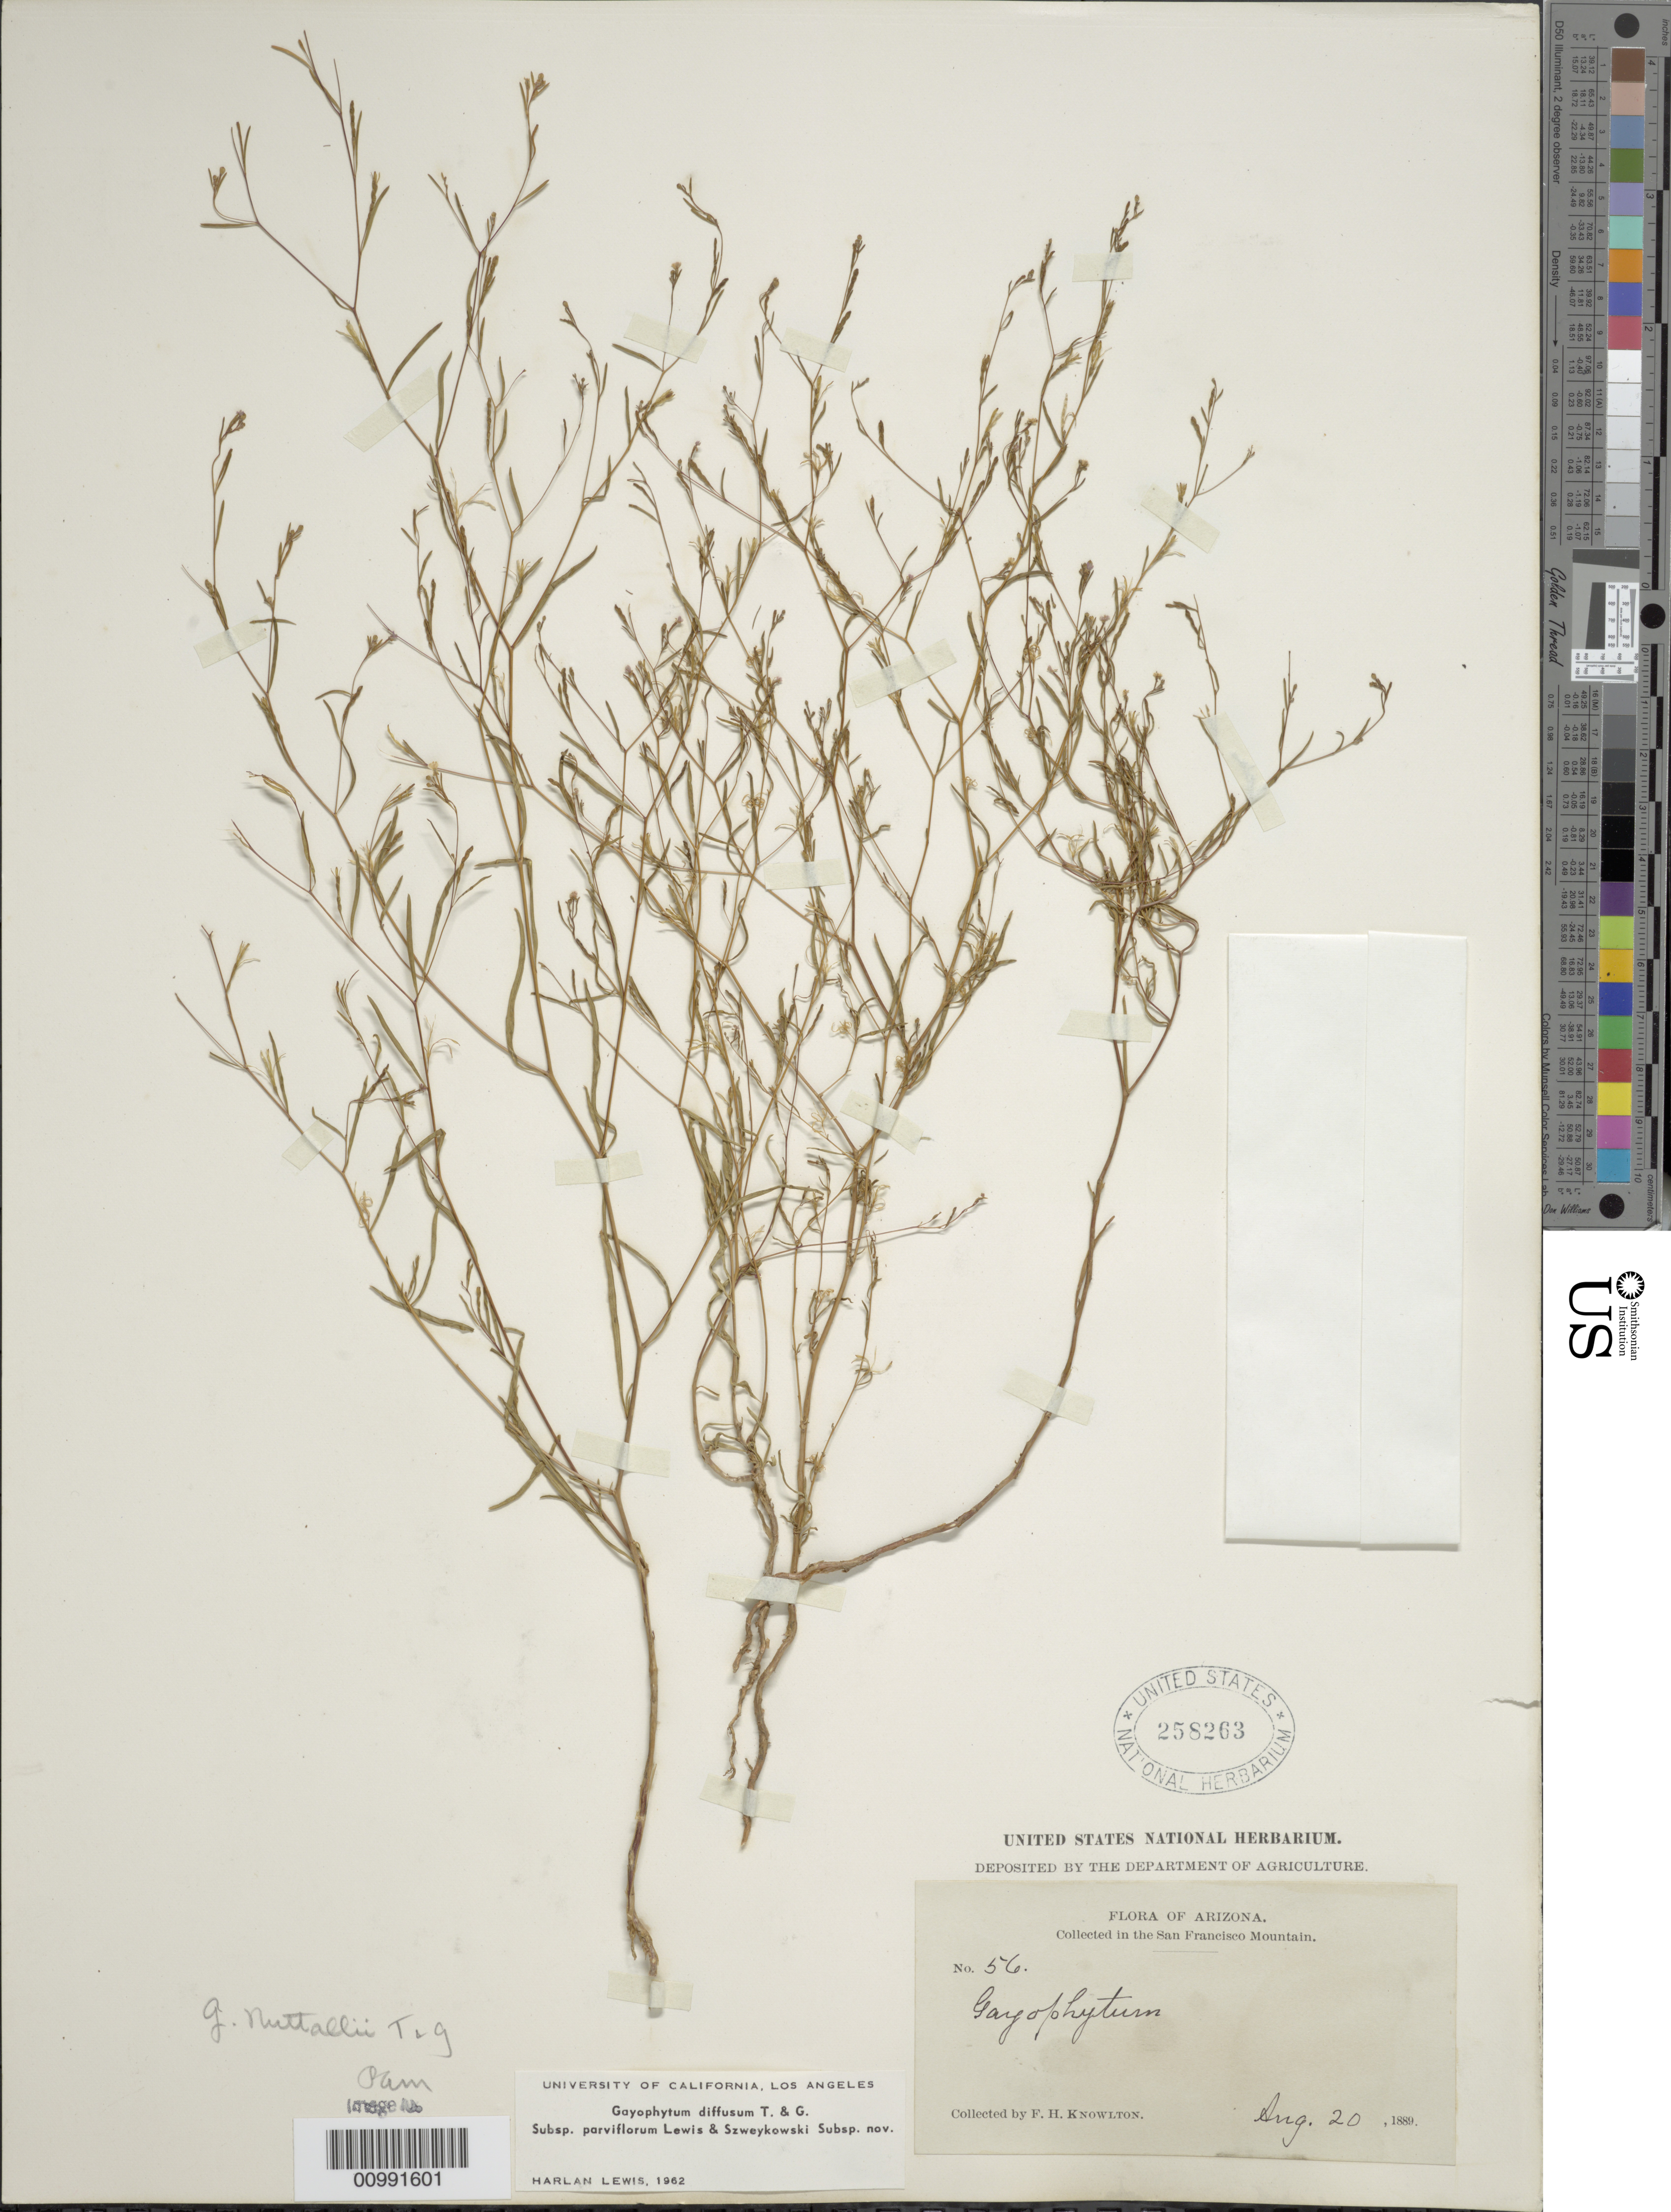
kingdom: Plantae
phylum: Tracheophyta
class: Magnoliopsida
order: Myrtales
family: Onagraceae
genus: Gayophytum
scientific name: Gayophytum diffusum subsp. parviflorum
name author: F. H. Lewis & Szweyk.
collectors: F. H. Knowlton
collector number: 56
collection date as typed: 20 Aug 1889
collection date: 1889-08-20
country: United States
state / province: Arizona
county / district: Coconino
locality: San Francisco Mountain.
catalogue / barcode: US 258263